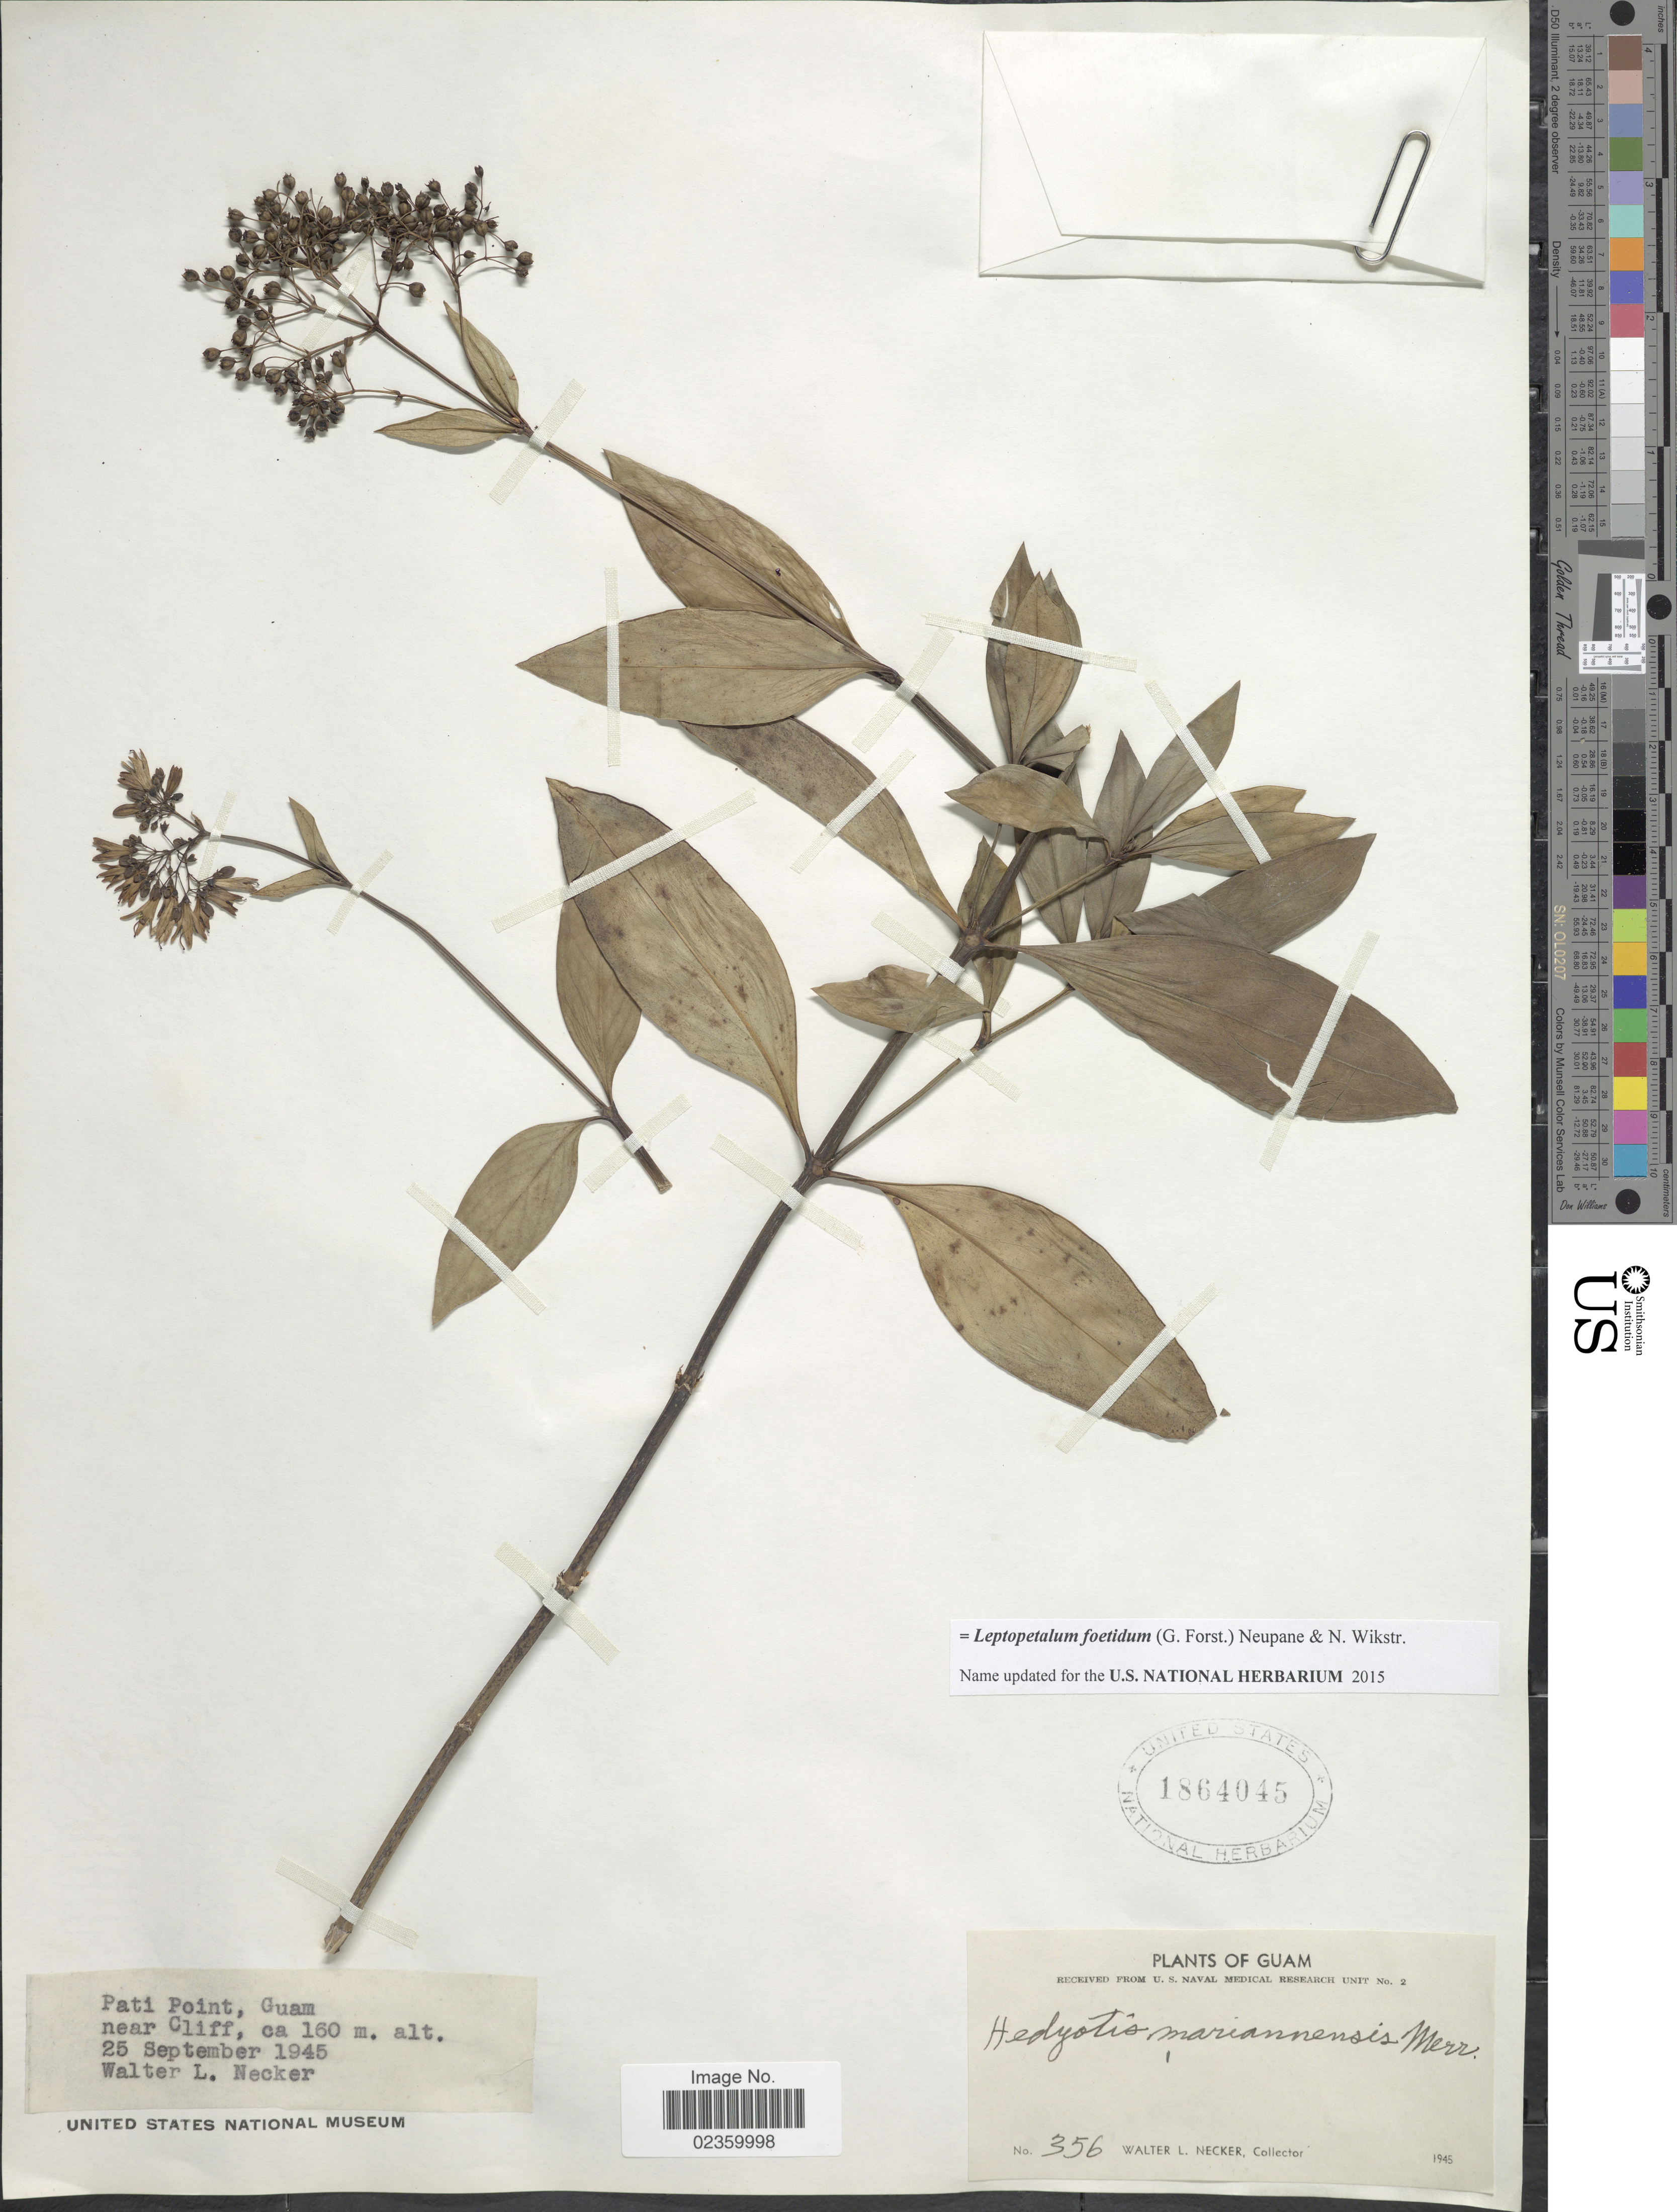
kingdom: Plantae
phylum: Tracheophyta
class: Magnoliopsida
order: Gentianales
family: Rubiaceae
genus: Leptopetalum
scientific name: Leptopetalum foetidum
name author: (G. Forst.) Neupane & N. Wikstr.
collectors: W. L. Necker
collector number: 356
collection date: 1945-09-25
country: Guam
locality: Pati Point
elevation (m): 160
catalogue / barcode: US 1864045